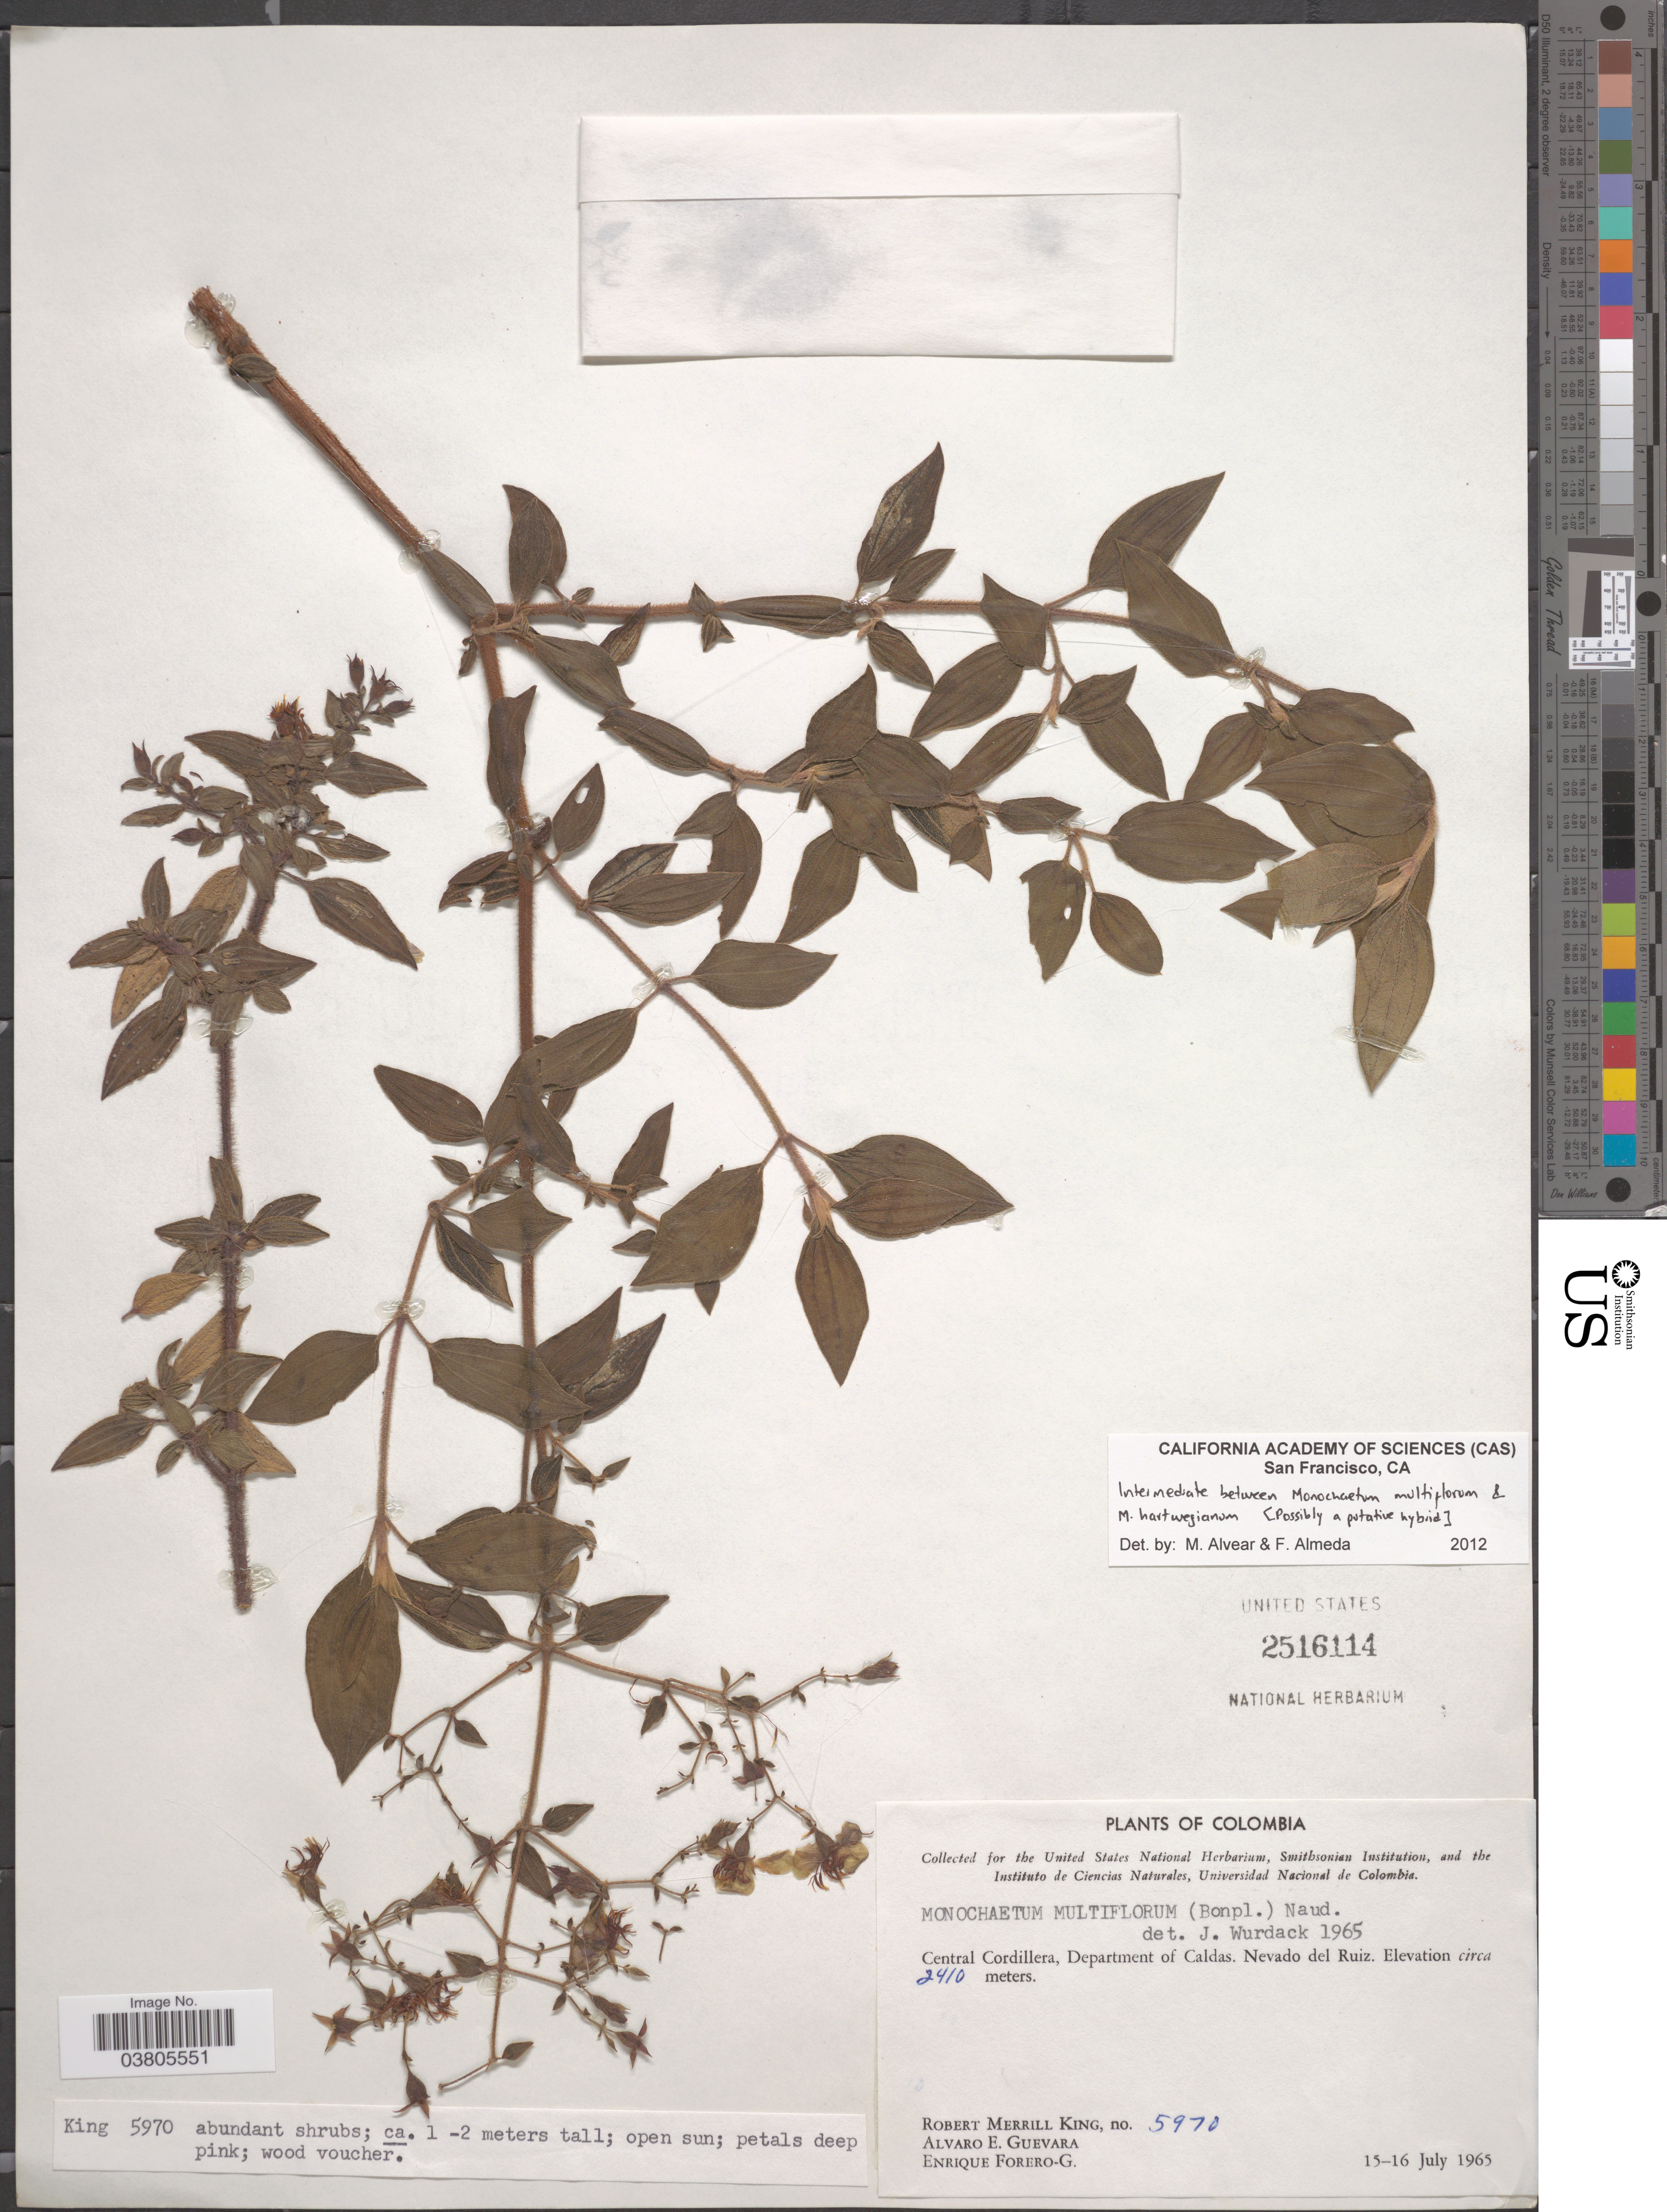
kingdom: Plantae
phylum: Tracheophyta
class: Magnoliopsida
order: Myrtales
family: Melastomataceae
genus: Monochaetum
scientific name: Monochaetum sp.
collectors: R. M. King, A. E. Guevara & E. Forero G.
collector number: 5970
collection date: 1965-07-16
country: Colombia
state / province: Caldas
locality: Central Cordillera, Department of Caldas. Nevado del Ruiz.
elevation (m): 2410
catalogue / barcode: US 2516114